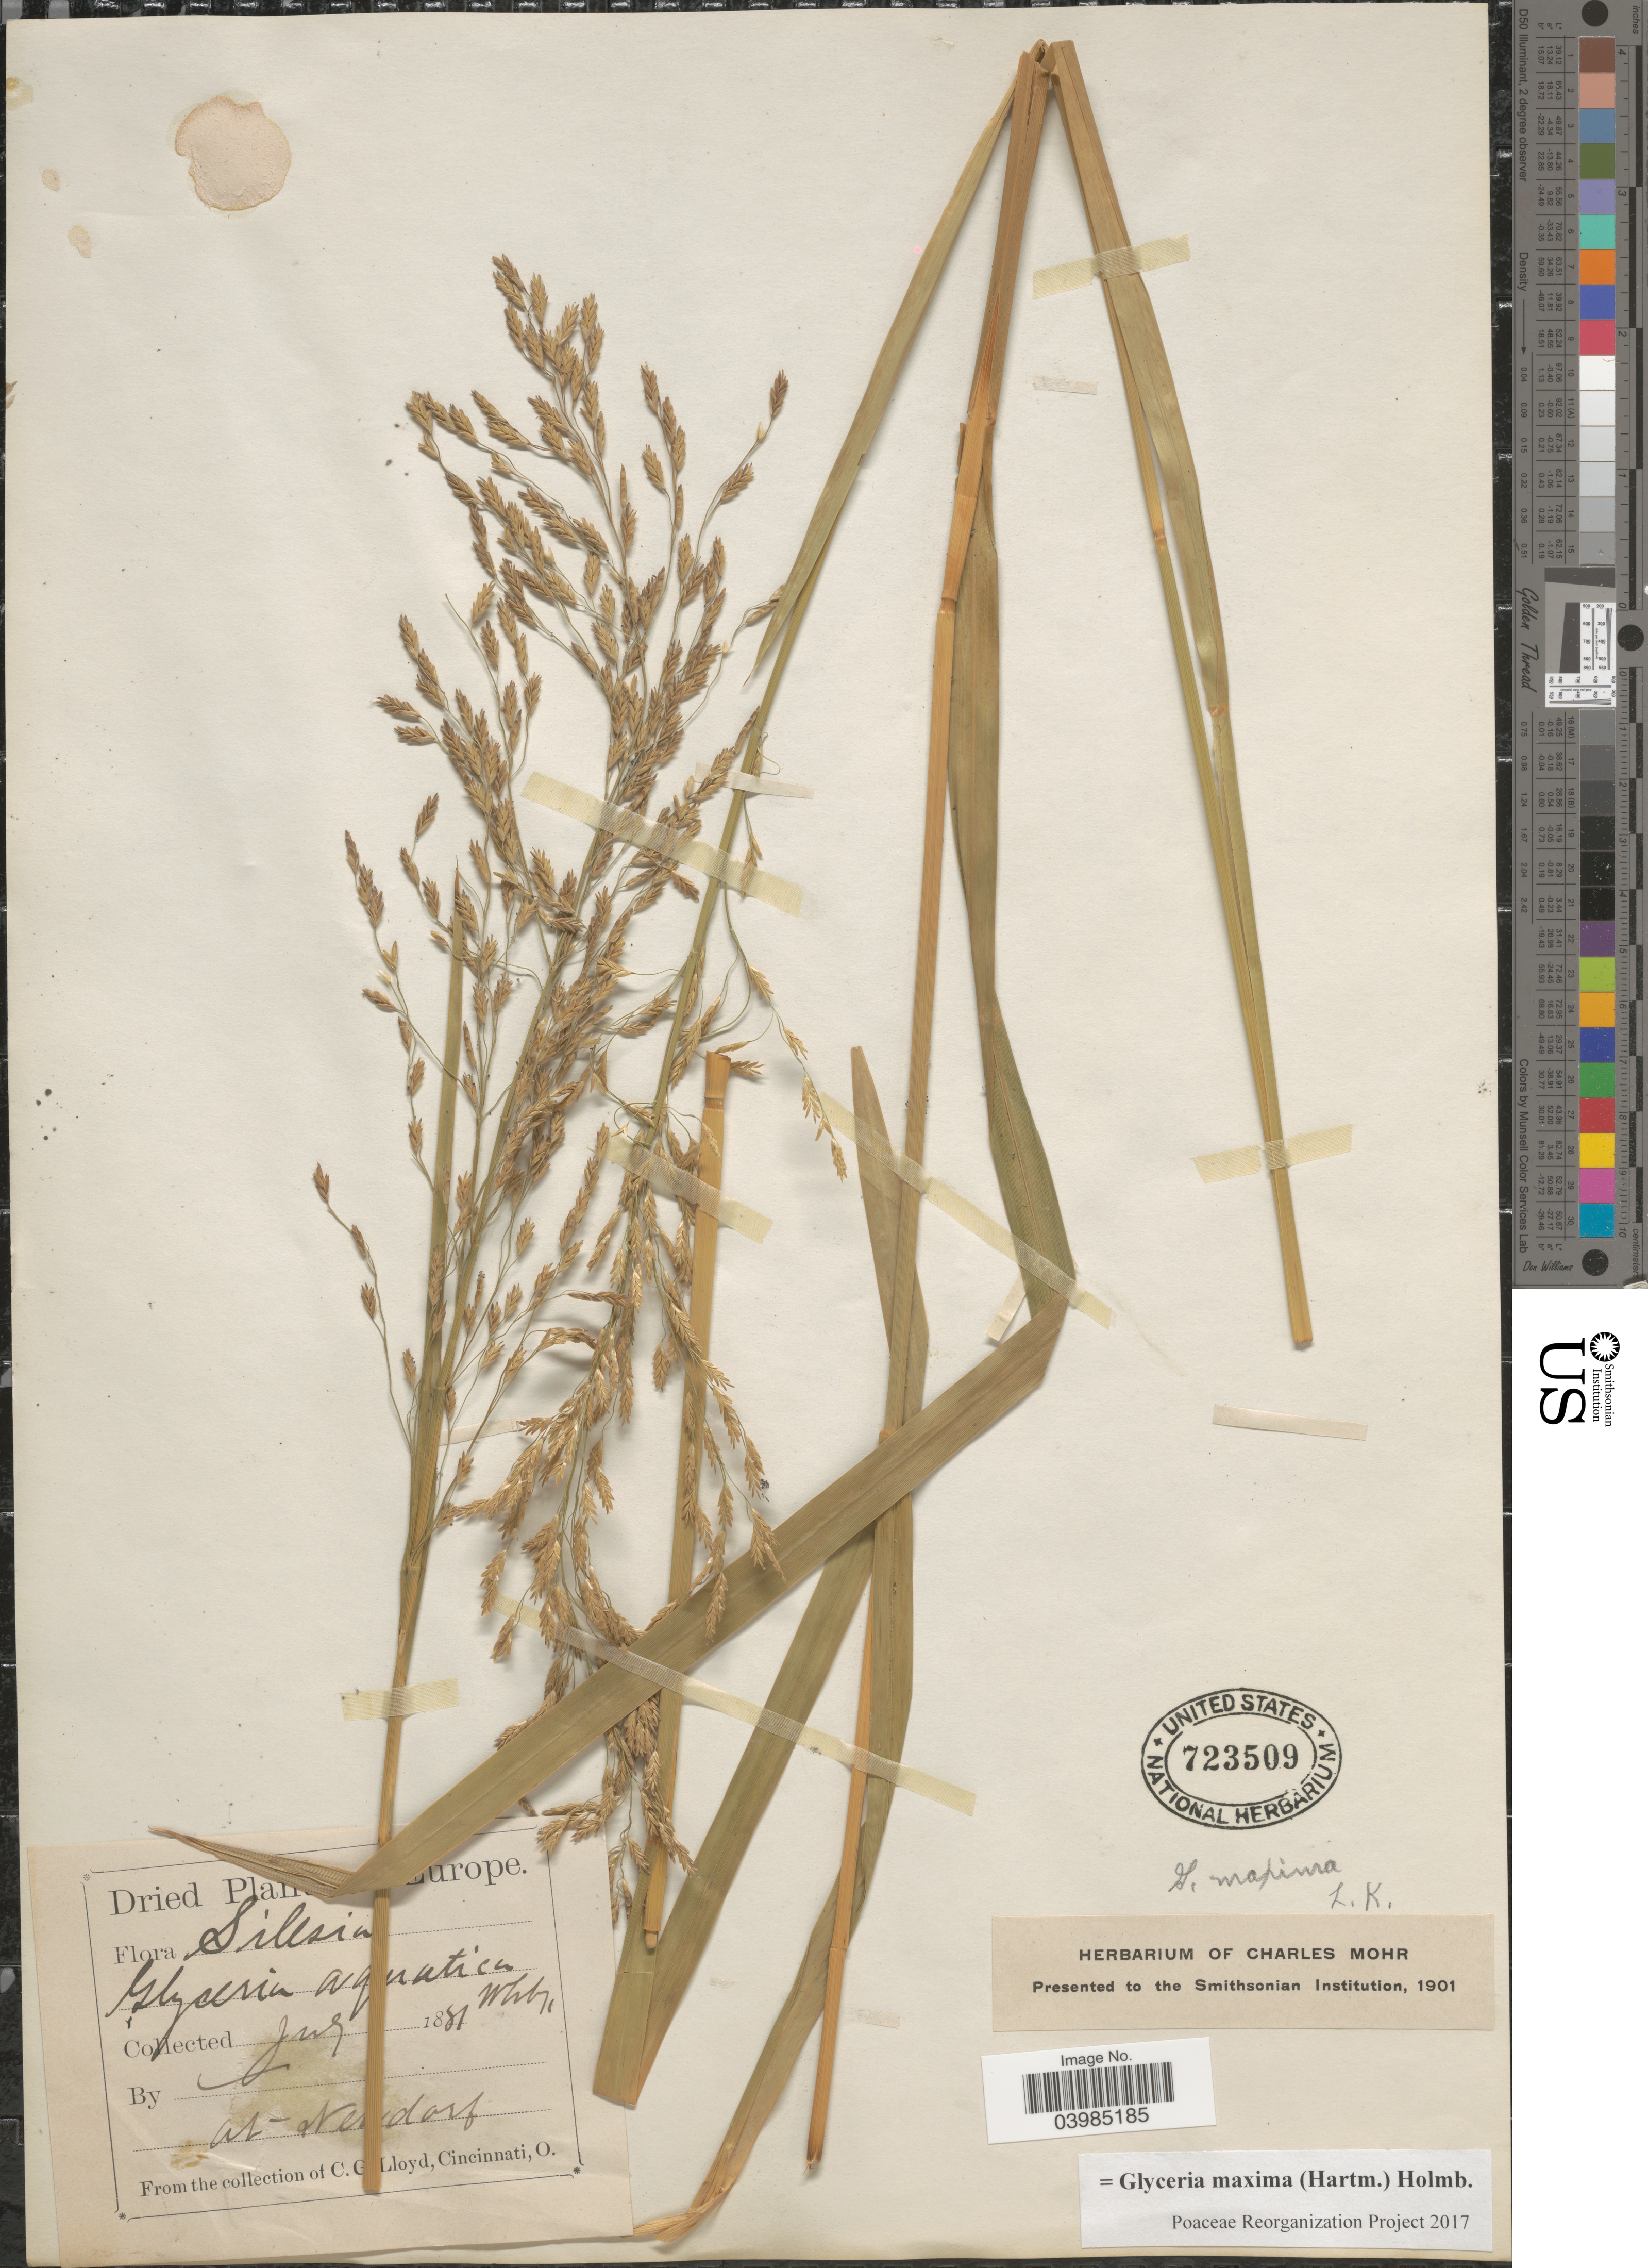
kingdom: Plantae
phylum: Tracheophyta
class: Liliopsida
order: Poales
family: Poaceae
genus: Glyceria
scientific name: Glyceria maxima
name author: (Hartm.) Holmb.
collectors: C. G. Lloyd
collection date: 1881-07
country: Poland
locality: Europe. Silesia. At Neudorf.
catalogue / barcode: US 723509